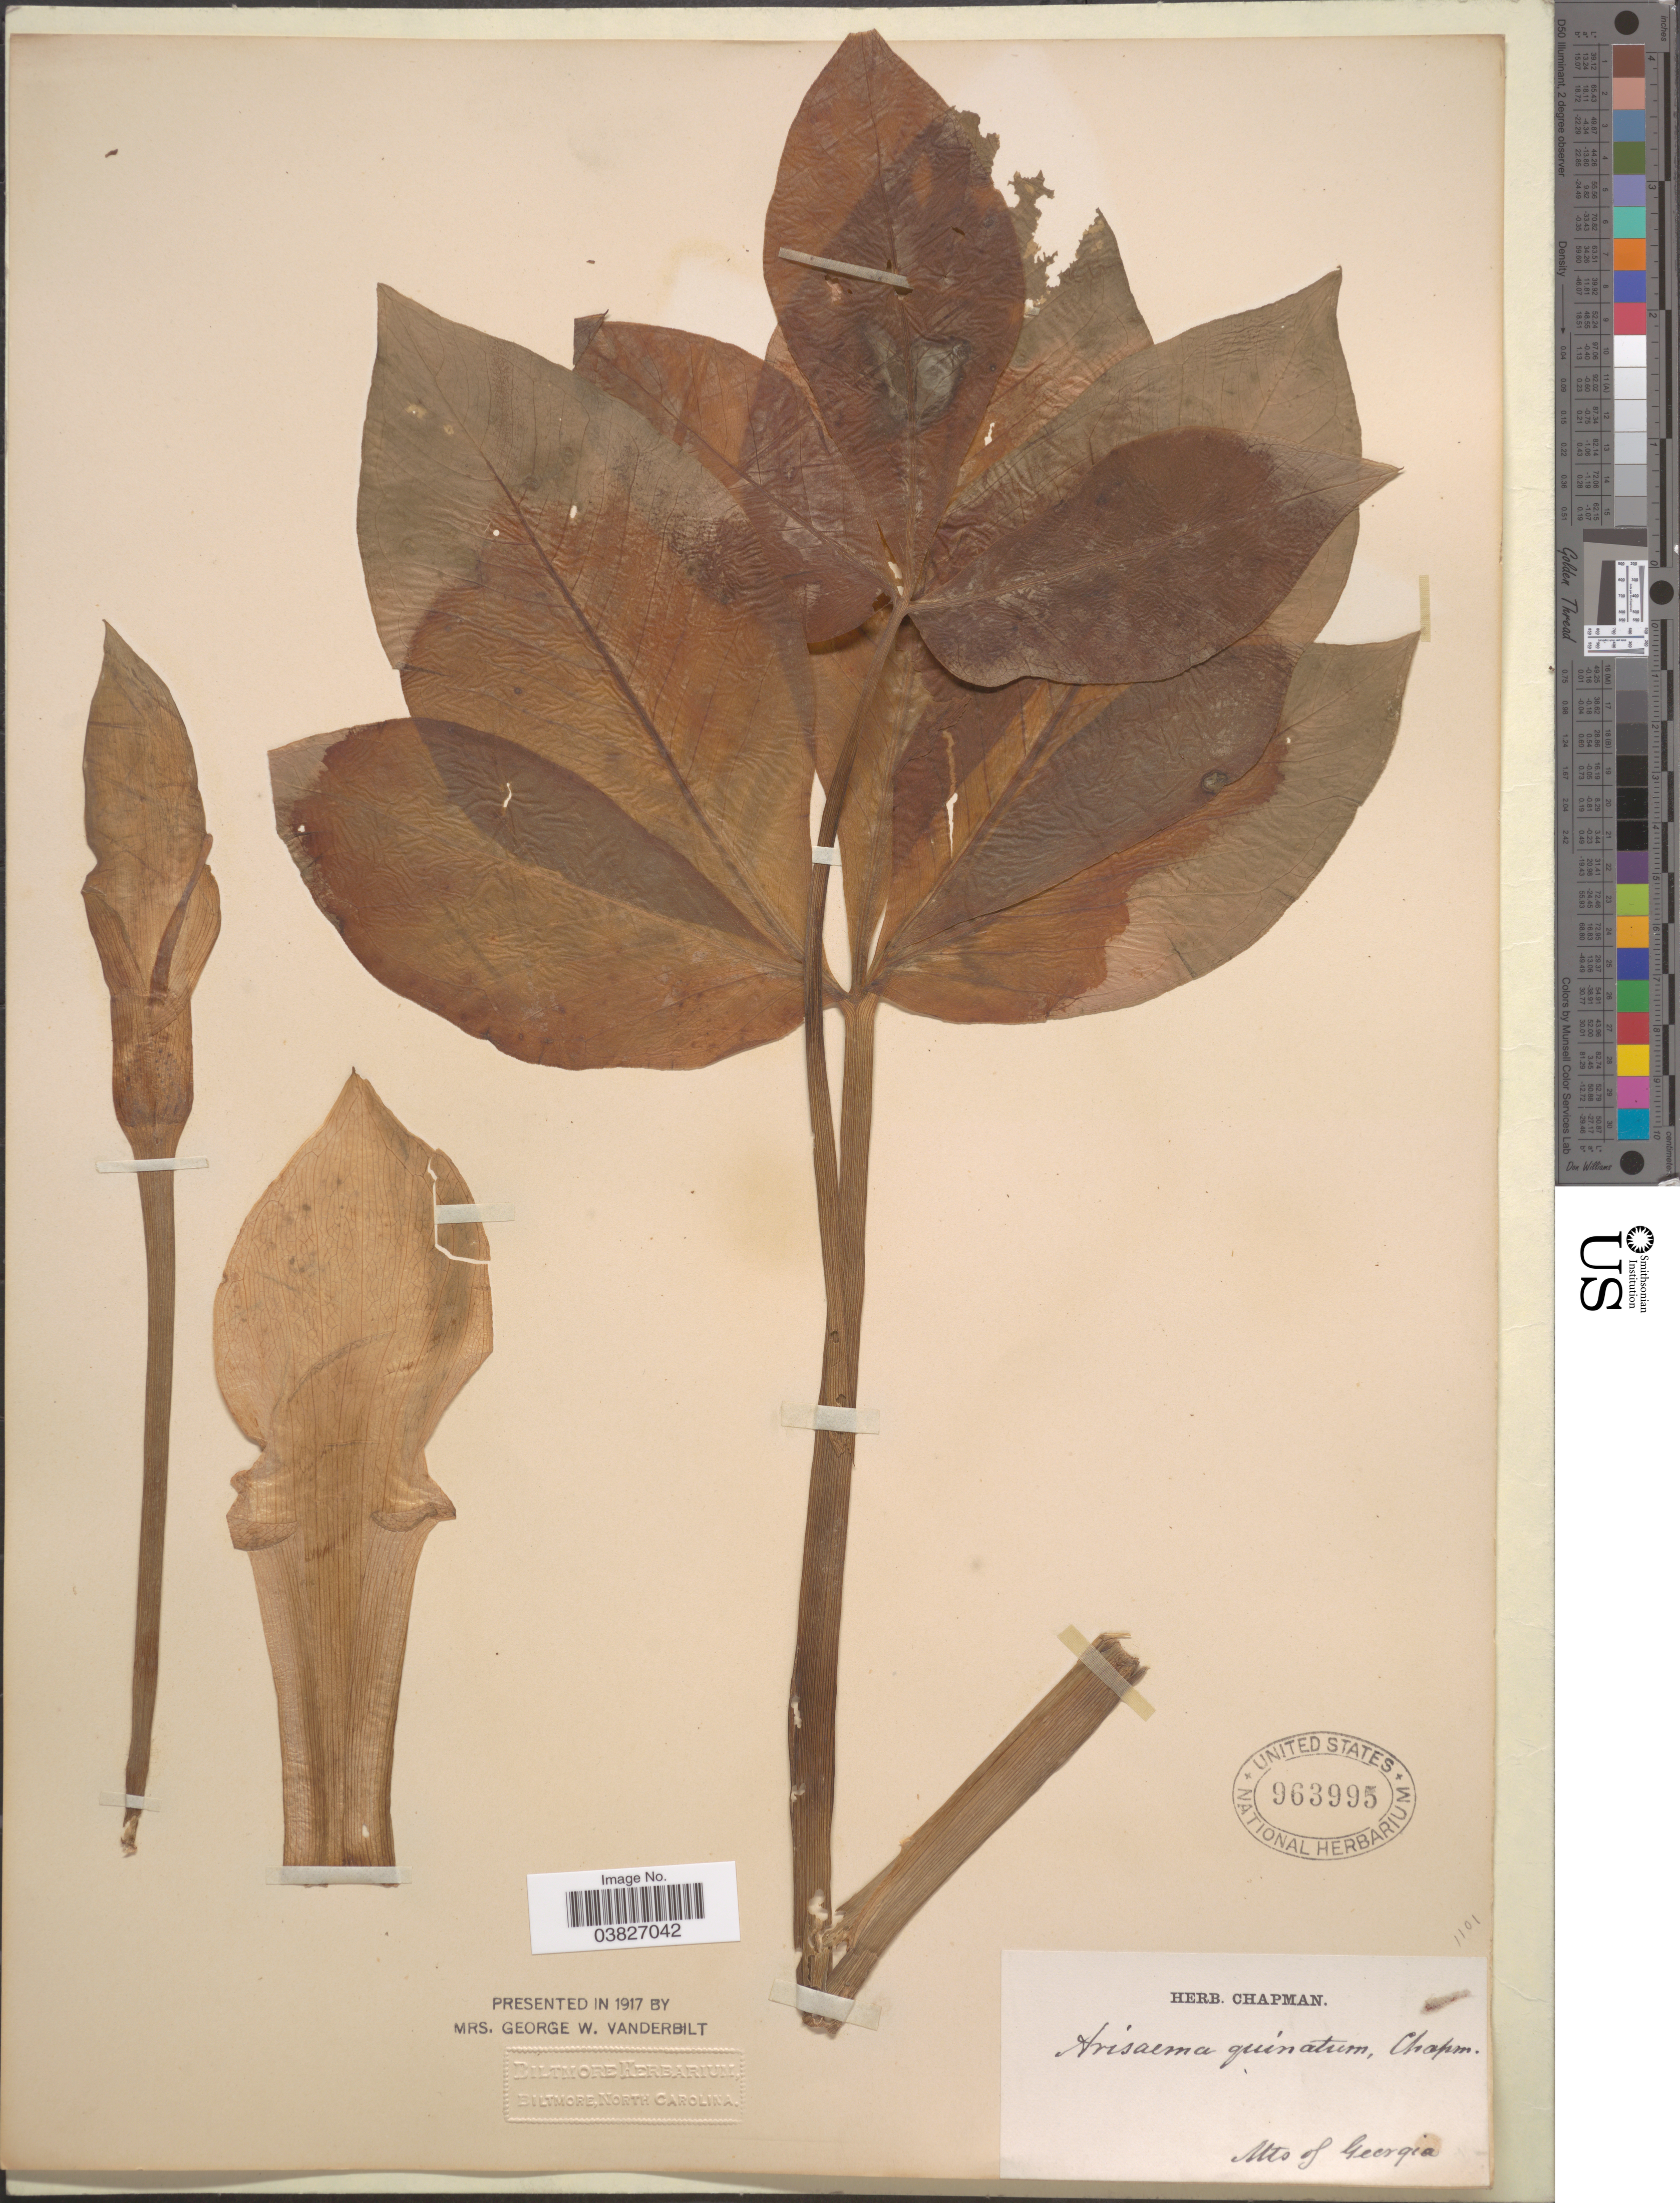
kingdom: Plantae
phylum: Tracheophyta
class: Liliopsida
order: Alismatales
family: Araceae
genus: Arisaema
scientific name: Arisaema quinatum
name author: (Nutt.) Schott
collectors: ex herb. Chapman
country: United States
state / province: Georgia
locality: Mts of Georgia.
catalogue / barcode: US 963995